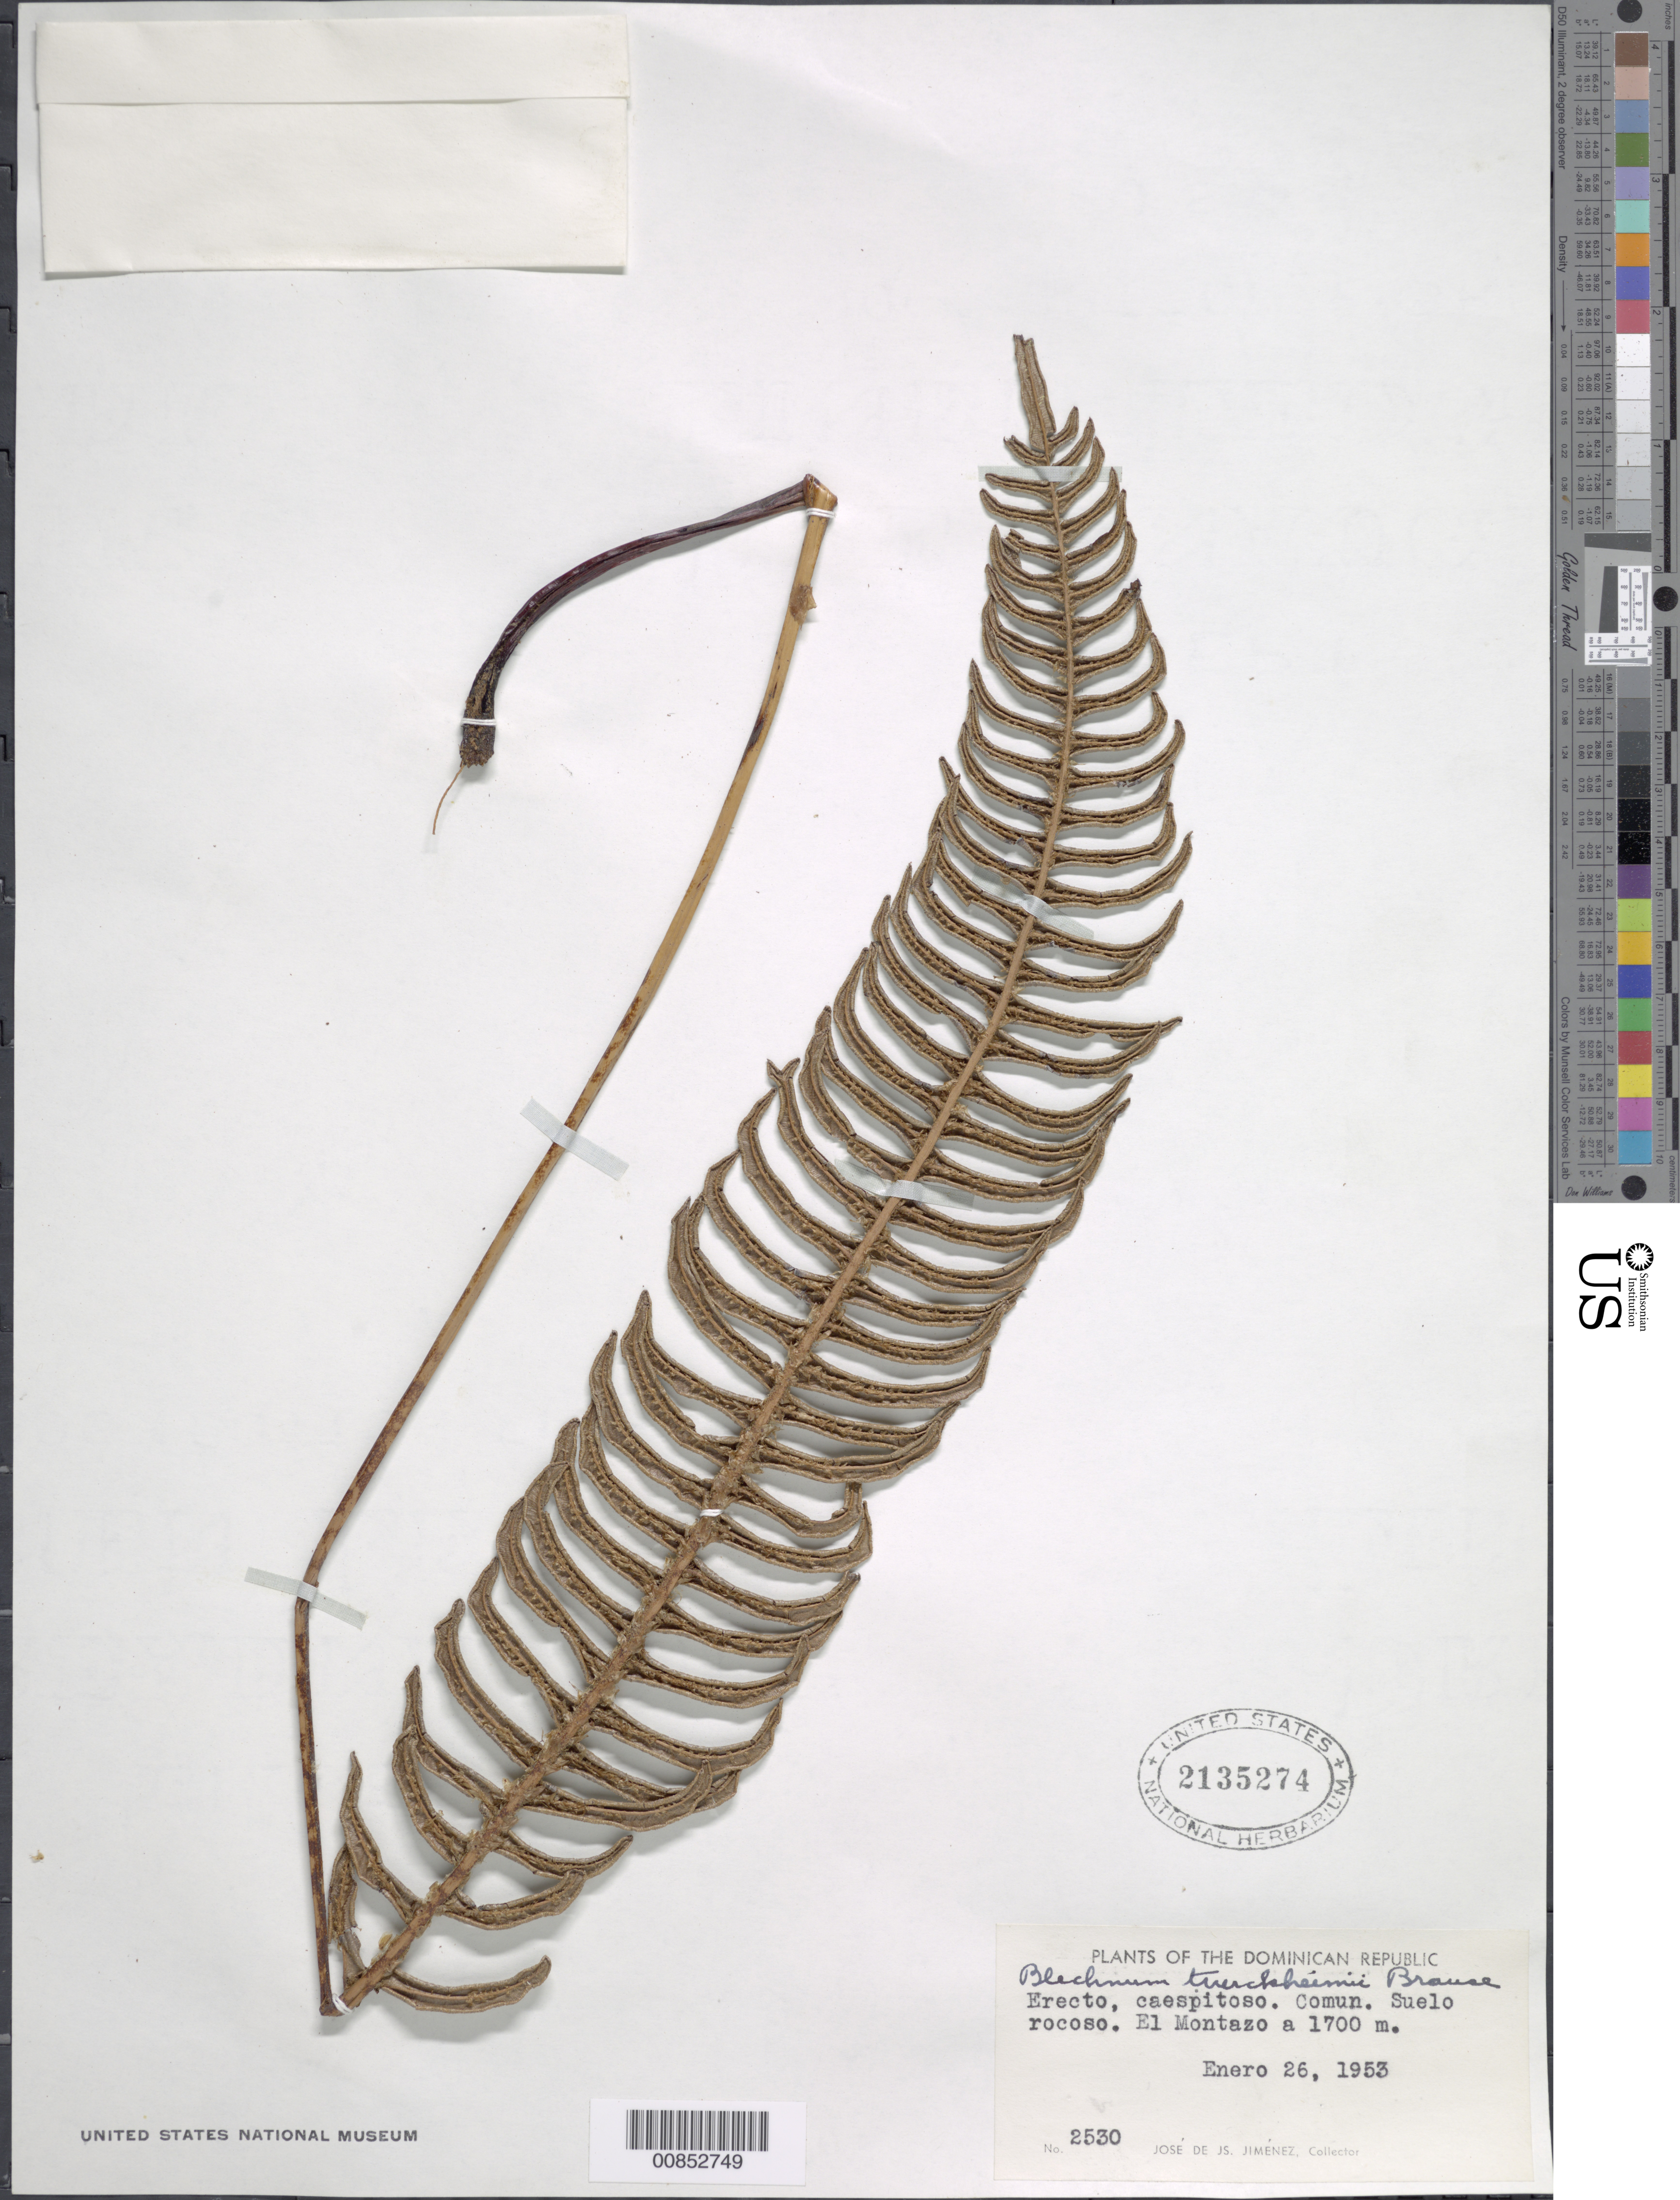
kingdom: Plantae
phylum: Tracheophyta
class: Polypodiopsida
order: Polypodiales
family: Blechnaceae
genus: Blechnum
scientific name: Blechnum tuerckheimii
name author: Brause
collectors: J. J. Jiménez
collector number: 2530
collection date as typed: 26 Jan 1953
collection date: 1953-01-26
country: Dominican Republic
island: Hispaniola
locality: El Montazo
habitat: Suelo rocoso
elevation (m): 1700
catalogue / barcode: US 2135274